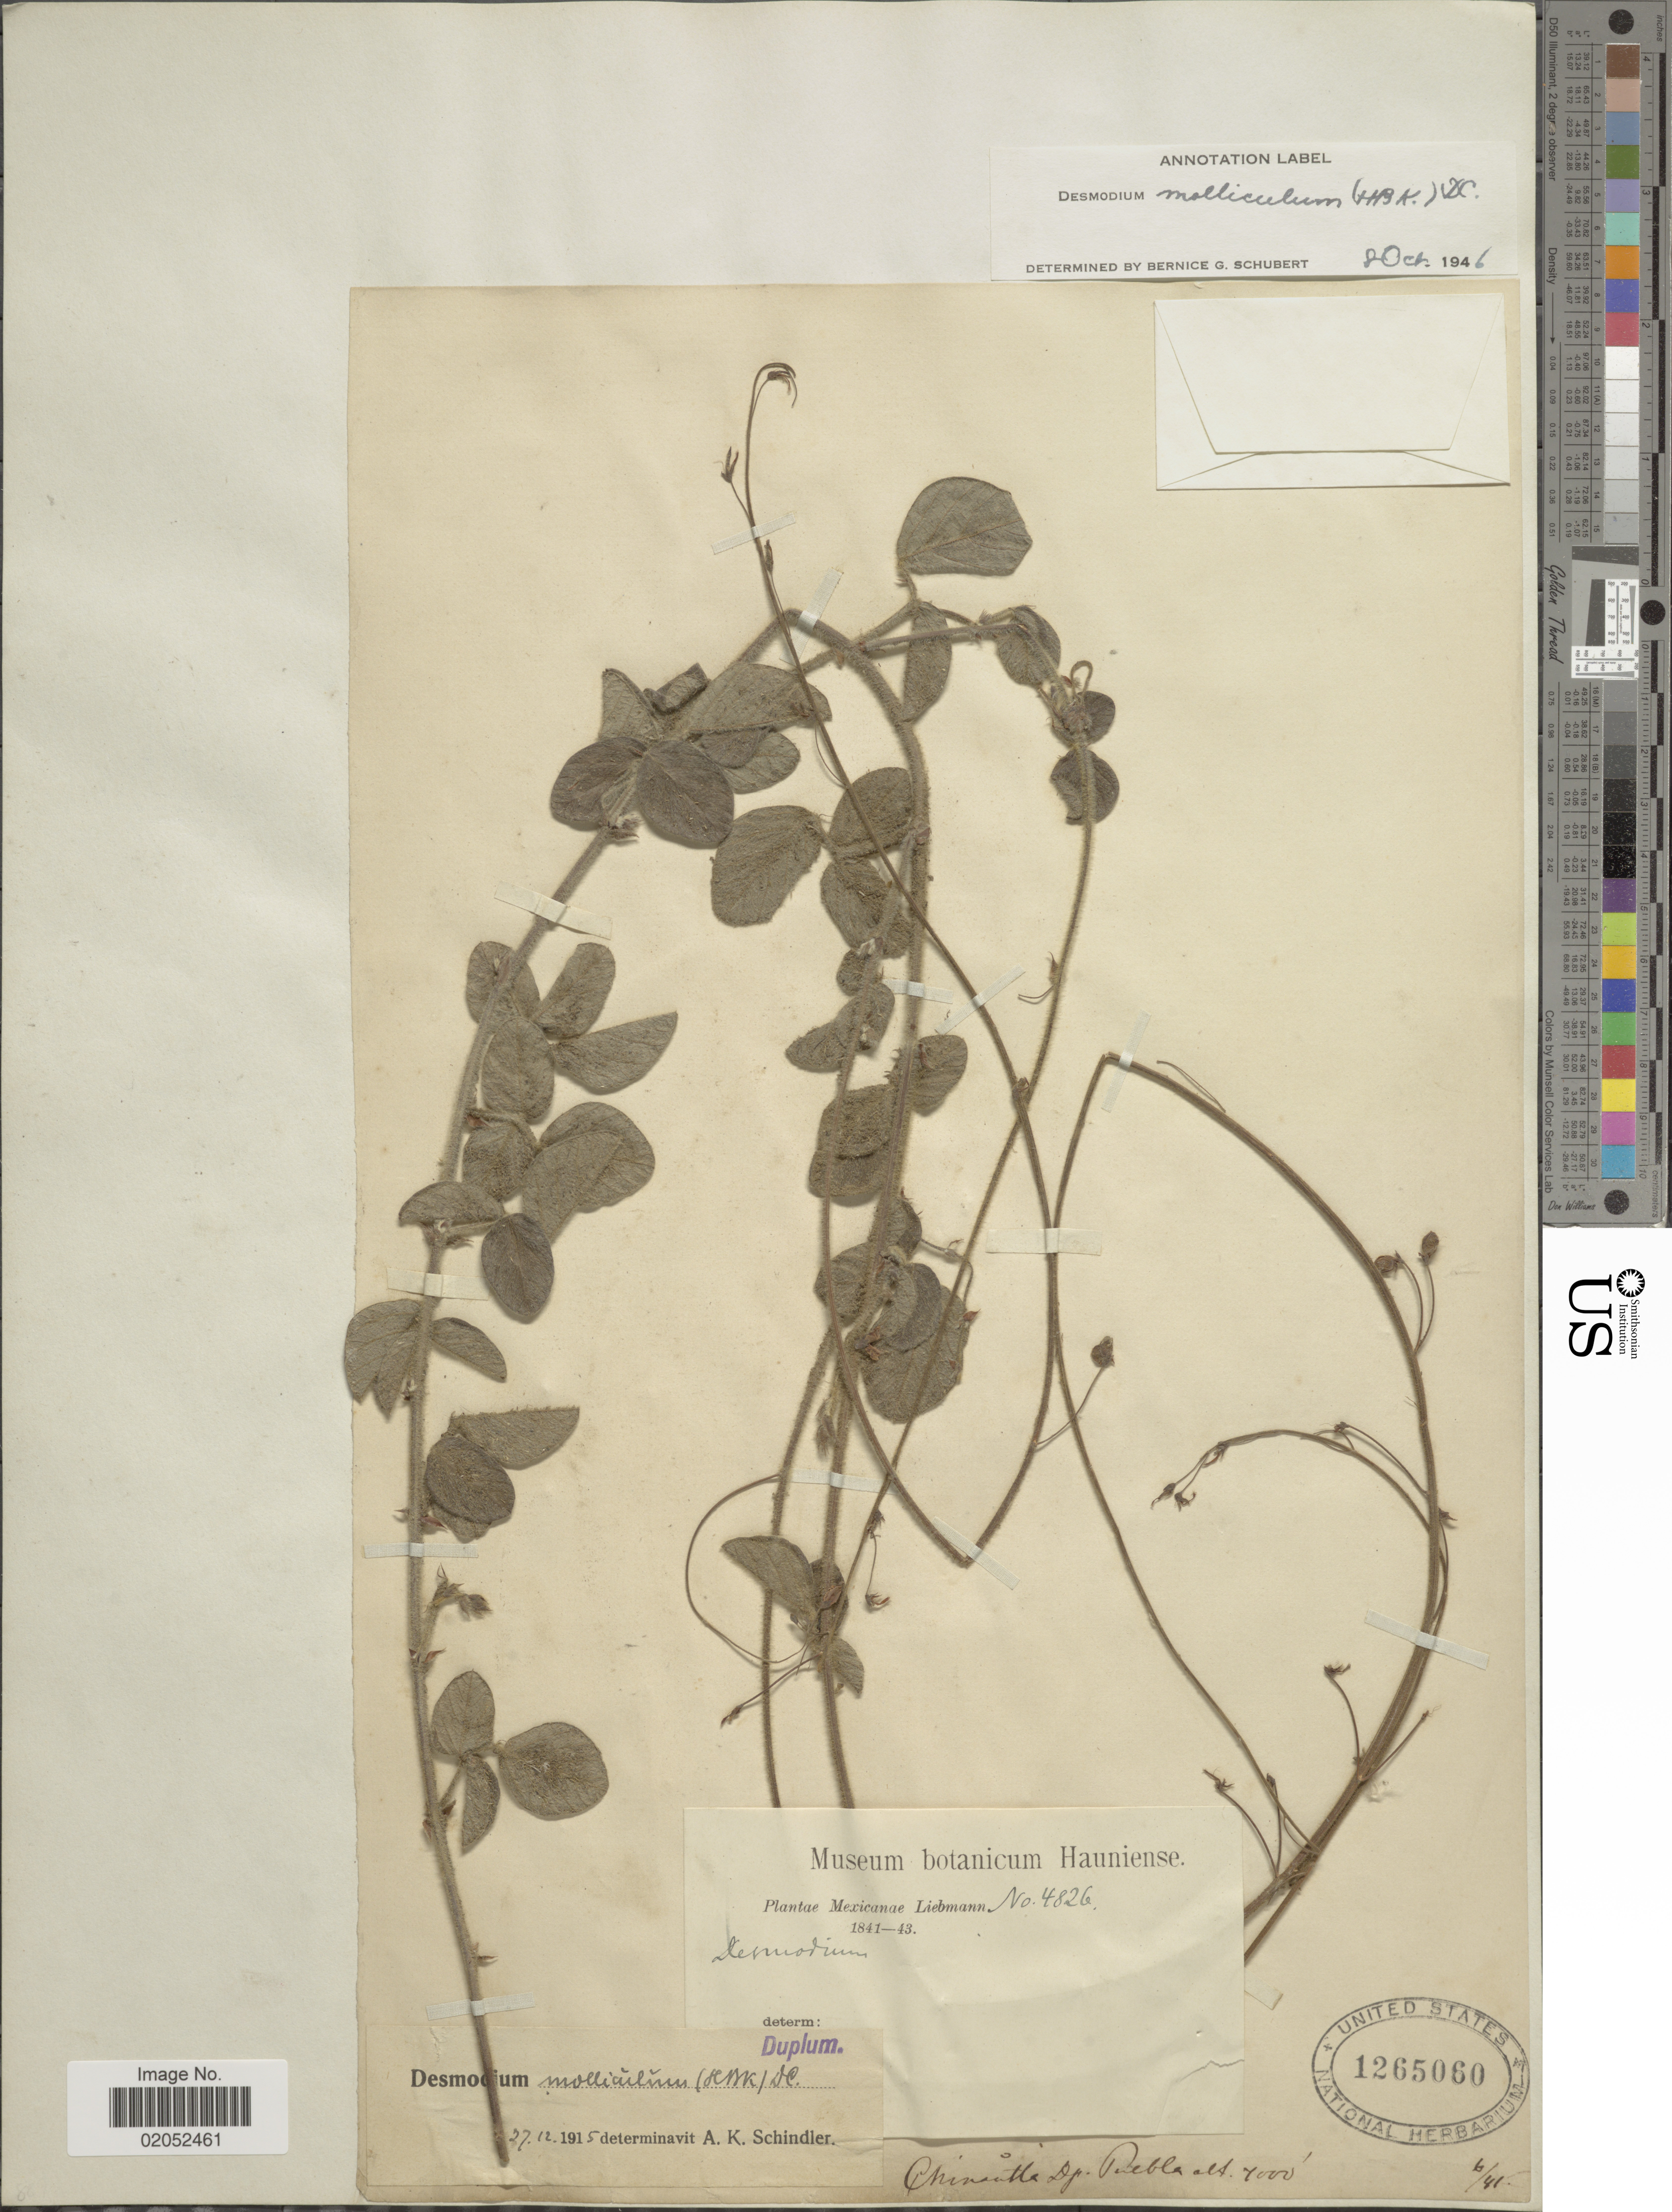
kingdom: Plantae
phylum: Tracheophyta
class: Magnoliopsida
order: Fabales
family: Fabaceae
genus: Desmodium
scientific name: Desmodium molliculum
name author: (Kunth) DC.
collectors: Liebmann, --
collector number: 4826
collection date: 1841/1843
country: Mexico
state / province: Puebla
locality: Mexicanae. Chinantla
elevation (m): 2134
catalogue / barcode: US 1265060